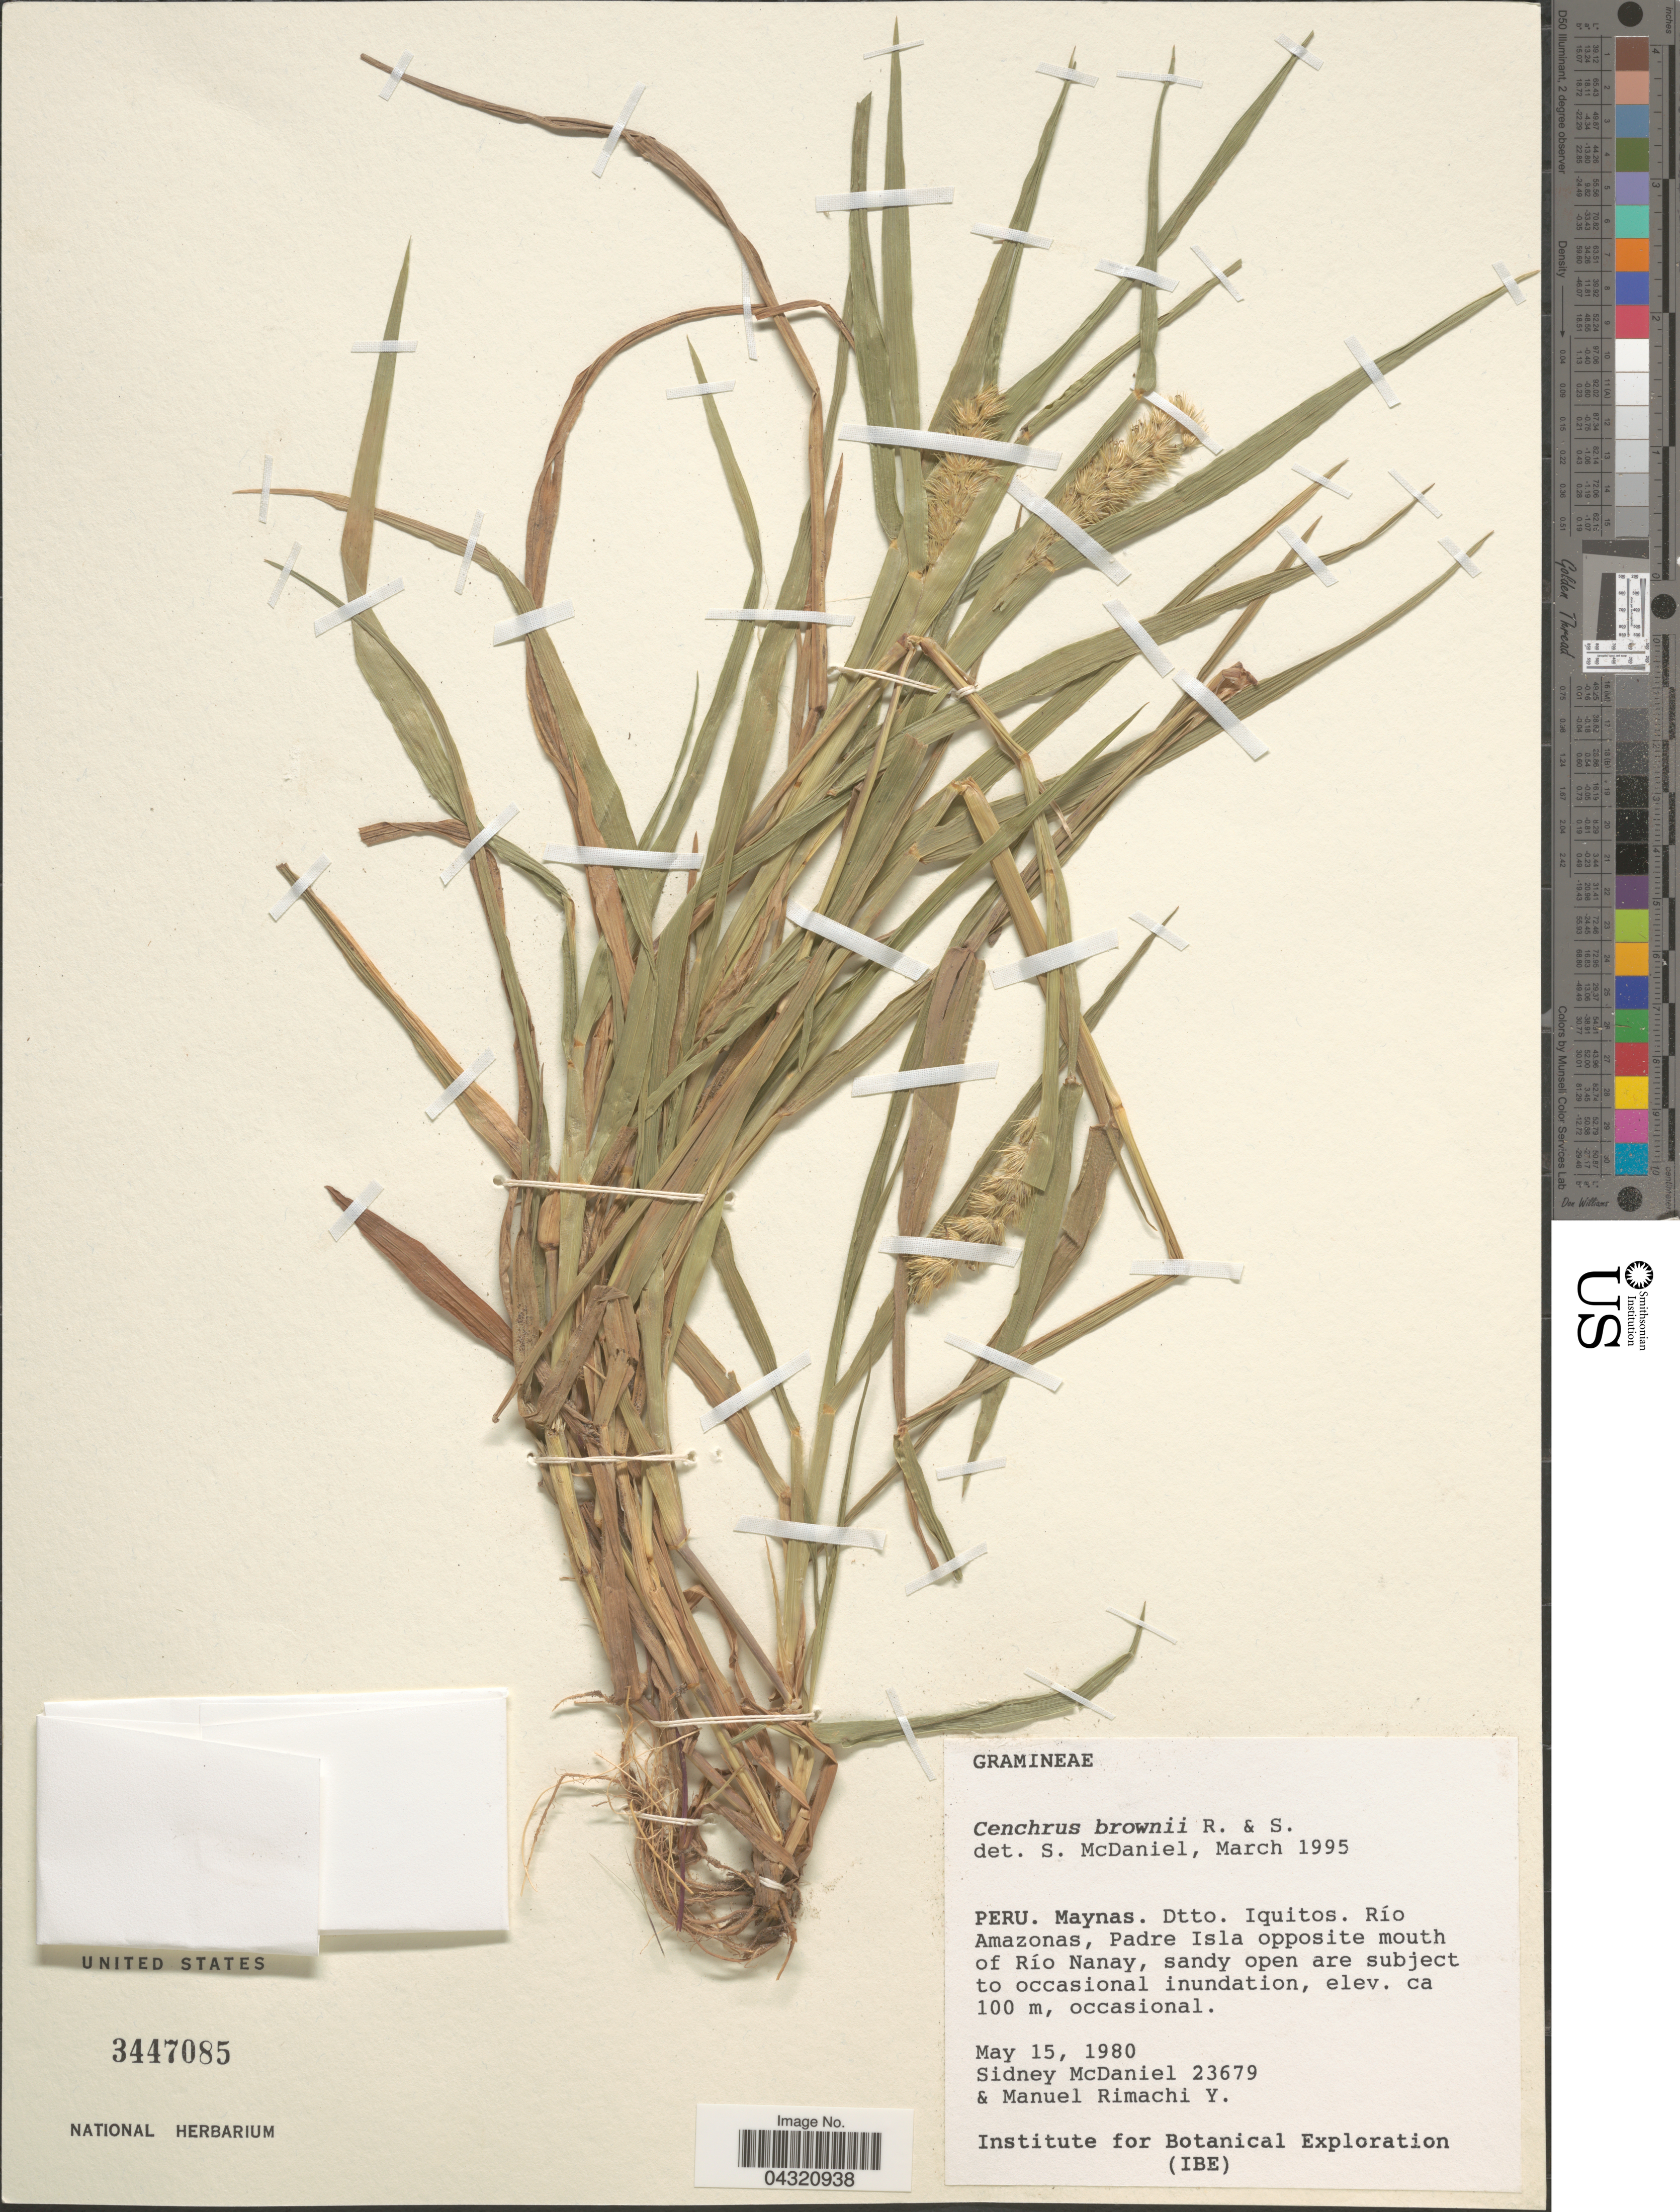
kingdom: Plantae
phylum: Tracheophyta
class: Liliopsida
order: Poales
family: Poaceae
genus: Cenchrus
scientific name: Cenchrus brownii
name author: Roem. & Schult.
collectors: S. McDaniel & M. Rimachi Y.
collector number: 23679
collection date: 1980-05-15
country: Peru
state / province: Amazonas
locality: Maynas. Dtto. Iquitos. Río Amazonas, Padre Isla opposite mouth of Río Nanay.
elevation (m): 100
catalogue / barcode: US 3447085